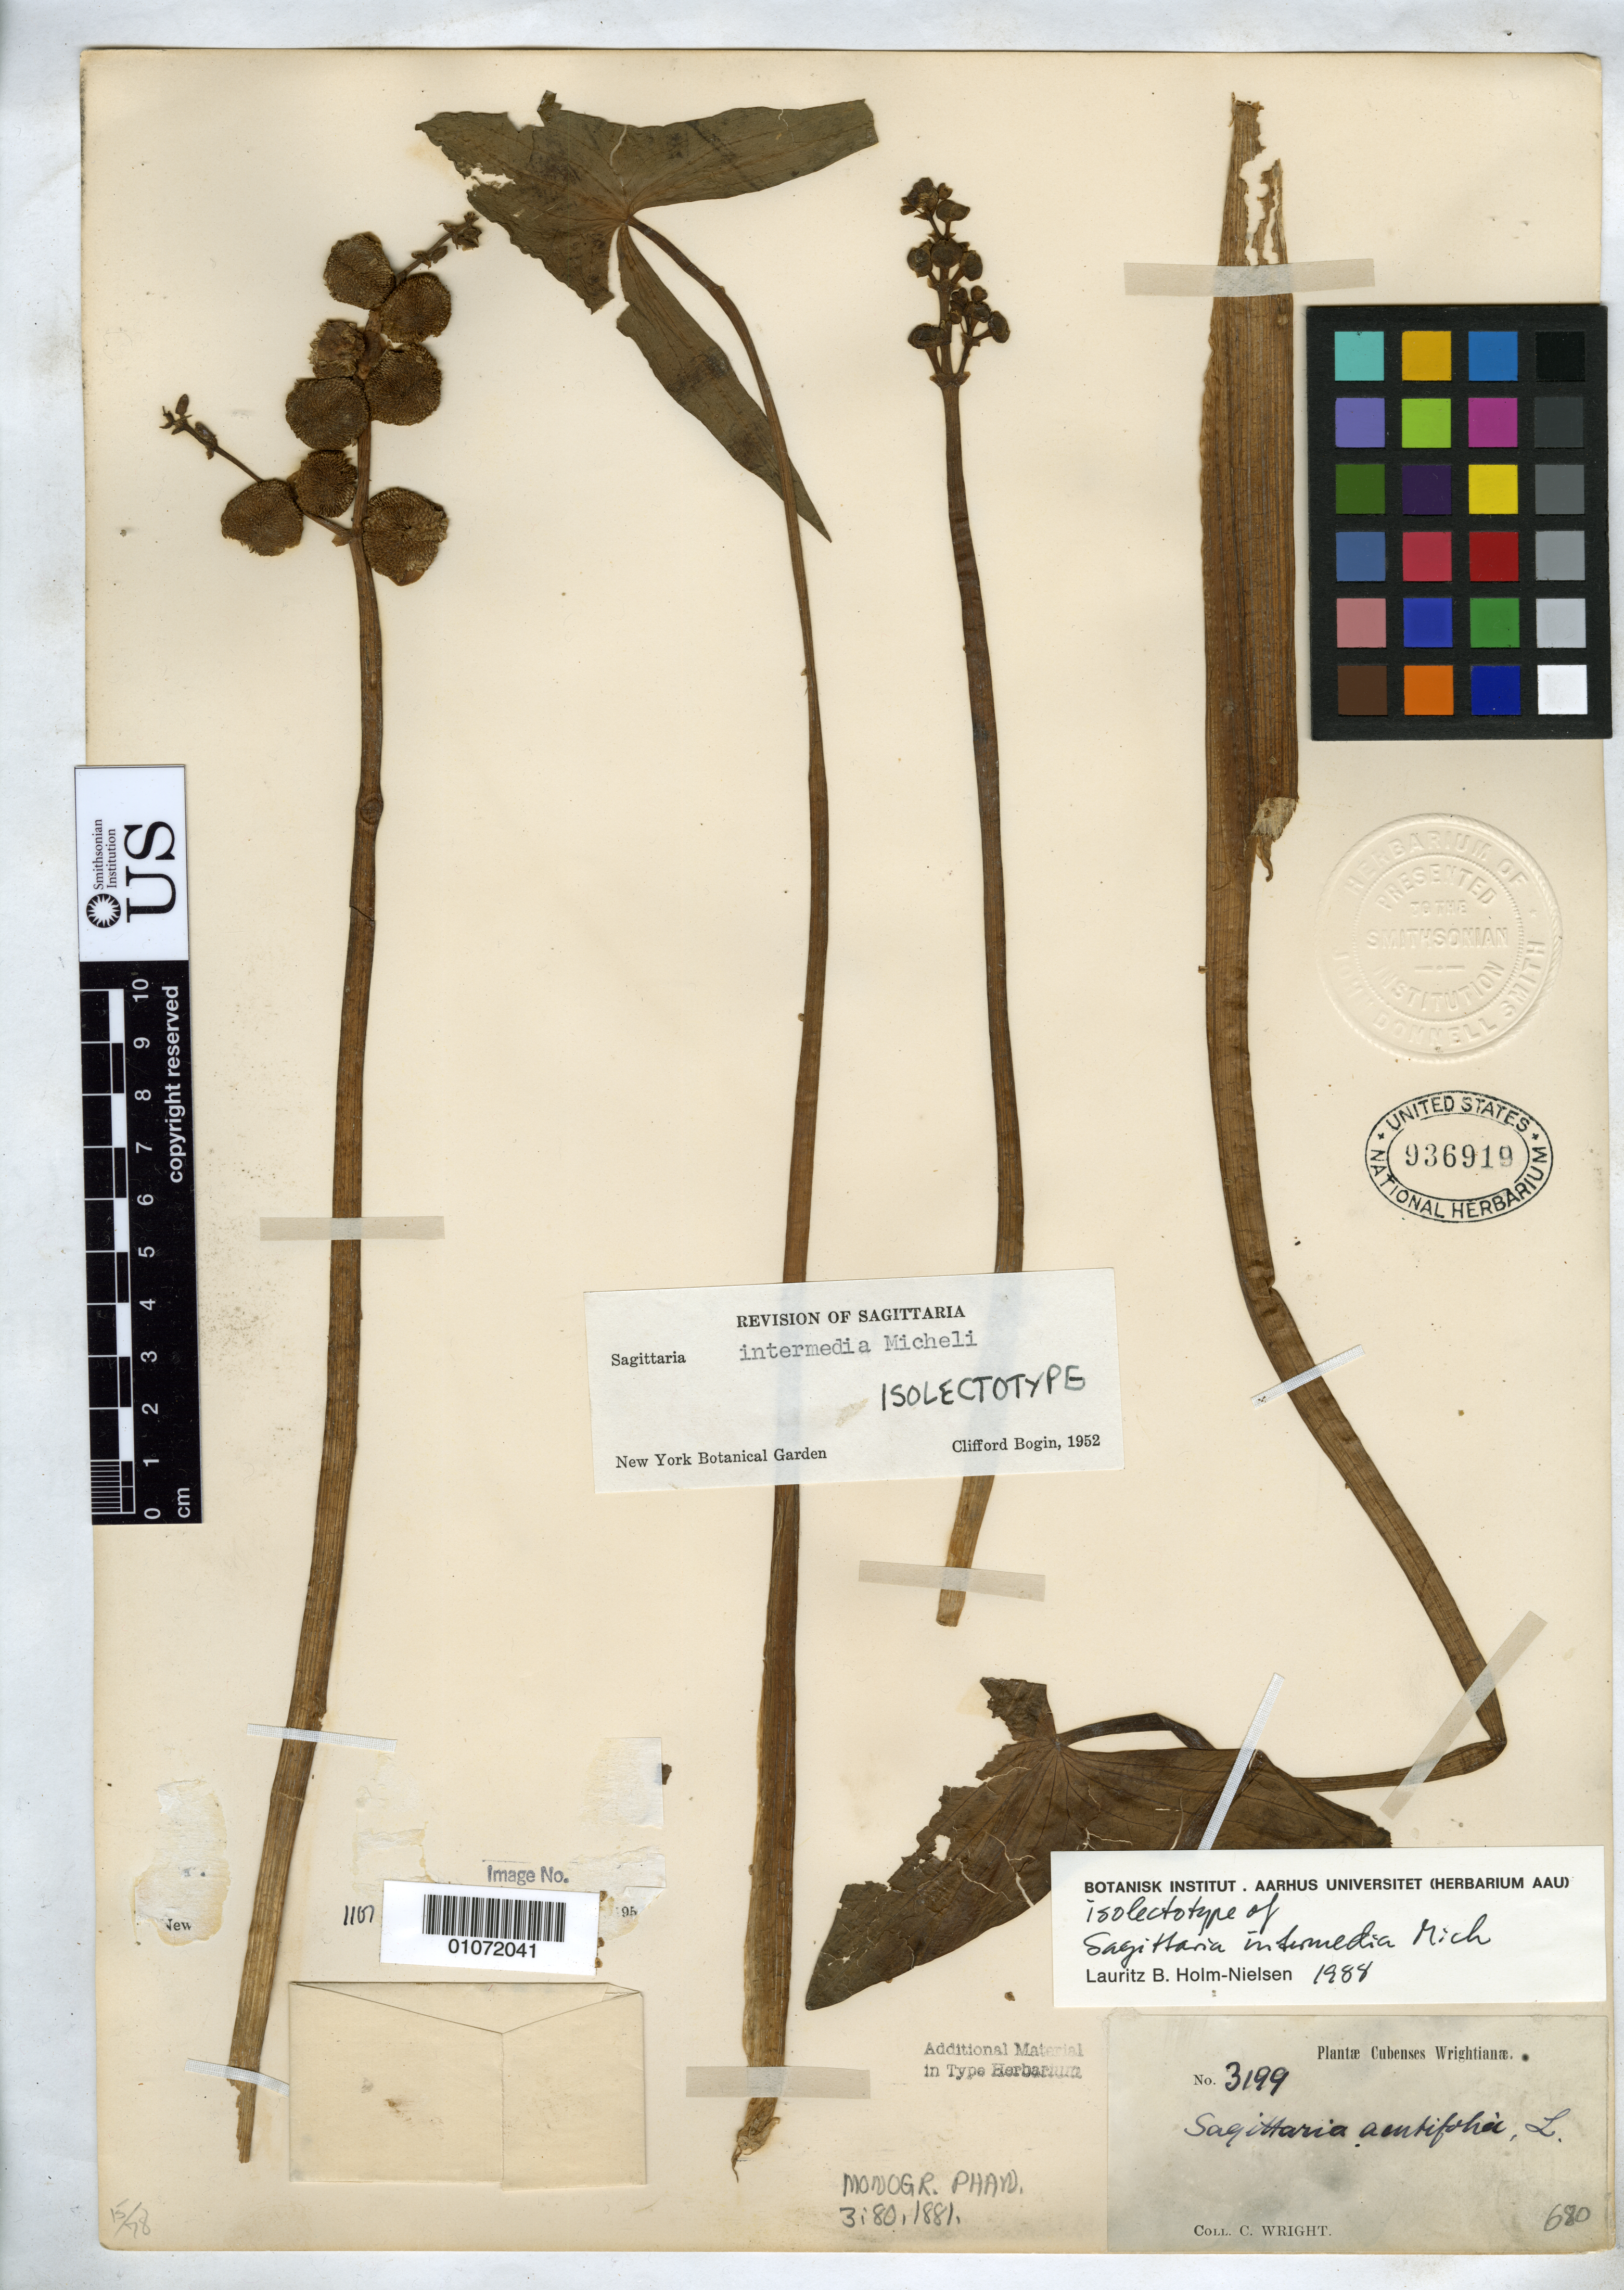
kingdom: Plantae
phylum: Tracheophyta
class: Liliopsida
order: Alismatales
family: Alismataceae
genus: Sagittaria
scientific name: Sagittaria intermedia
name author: Micheli in A. DC.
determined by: Bogin, C.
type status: Isolectotype; Syntype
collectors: C. Wright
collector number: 3199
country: Cuba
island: Greater Antilles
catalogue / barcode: US 936919